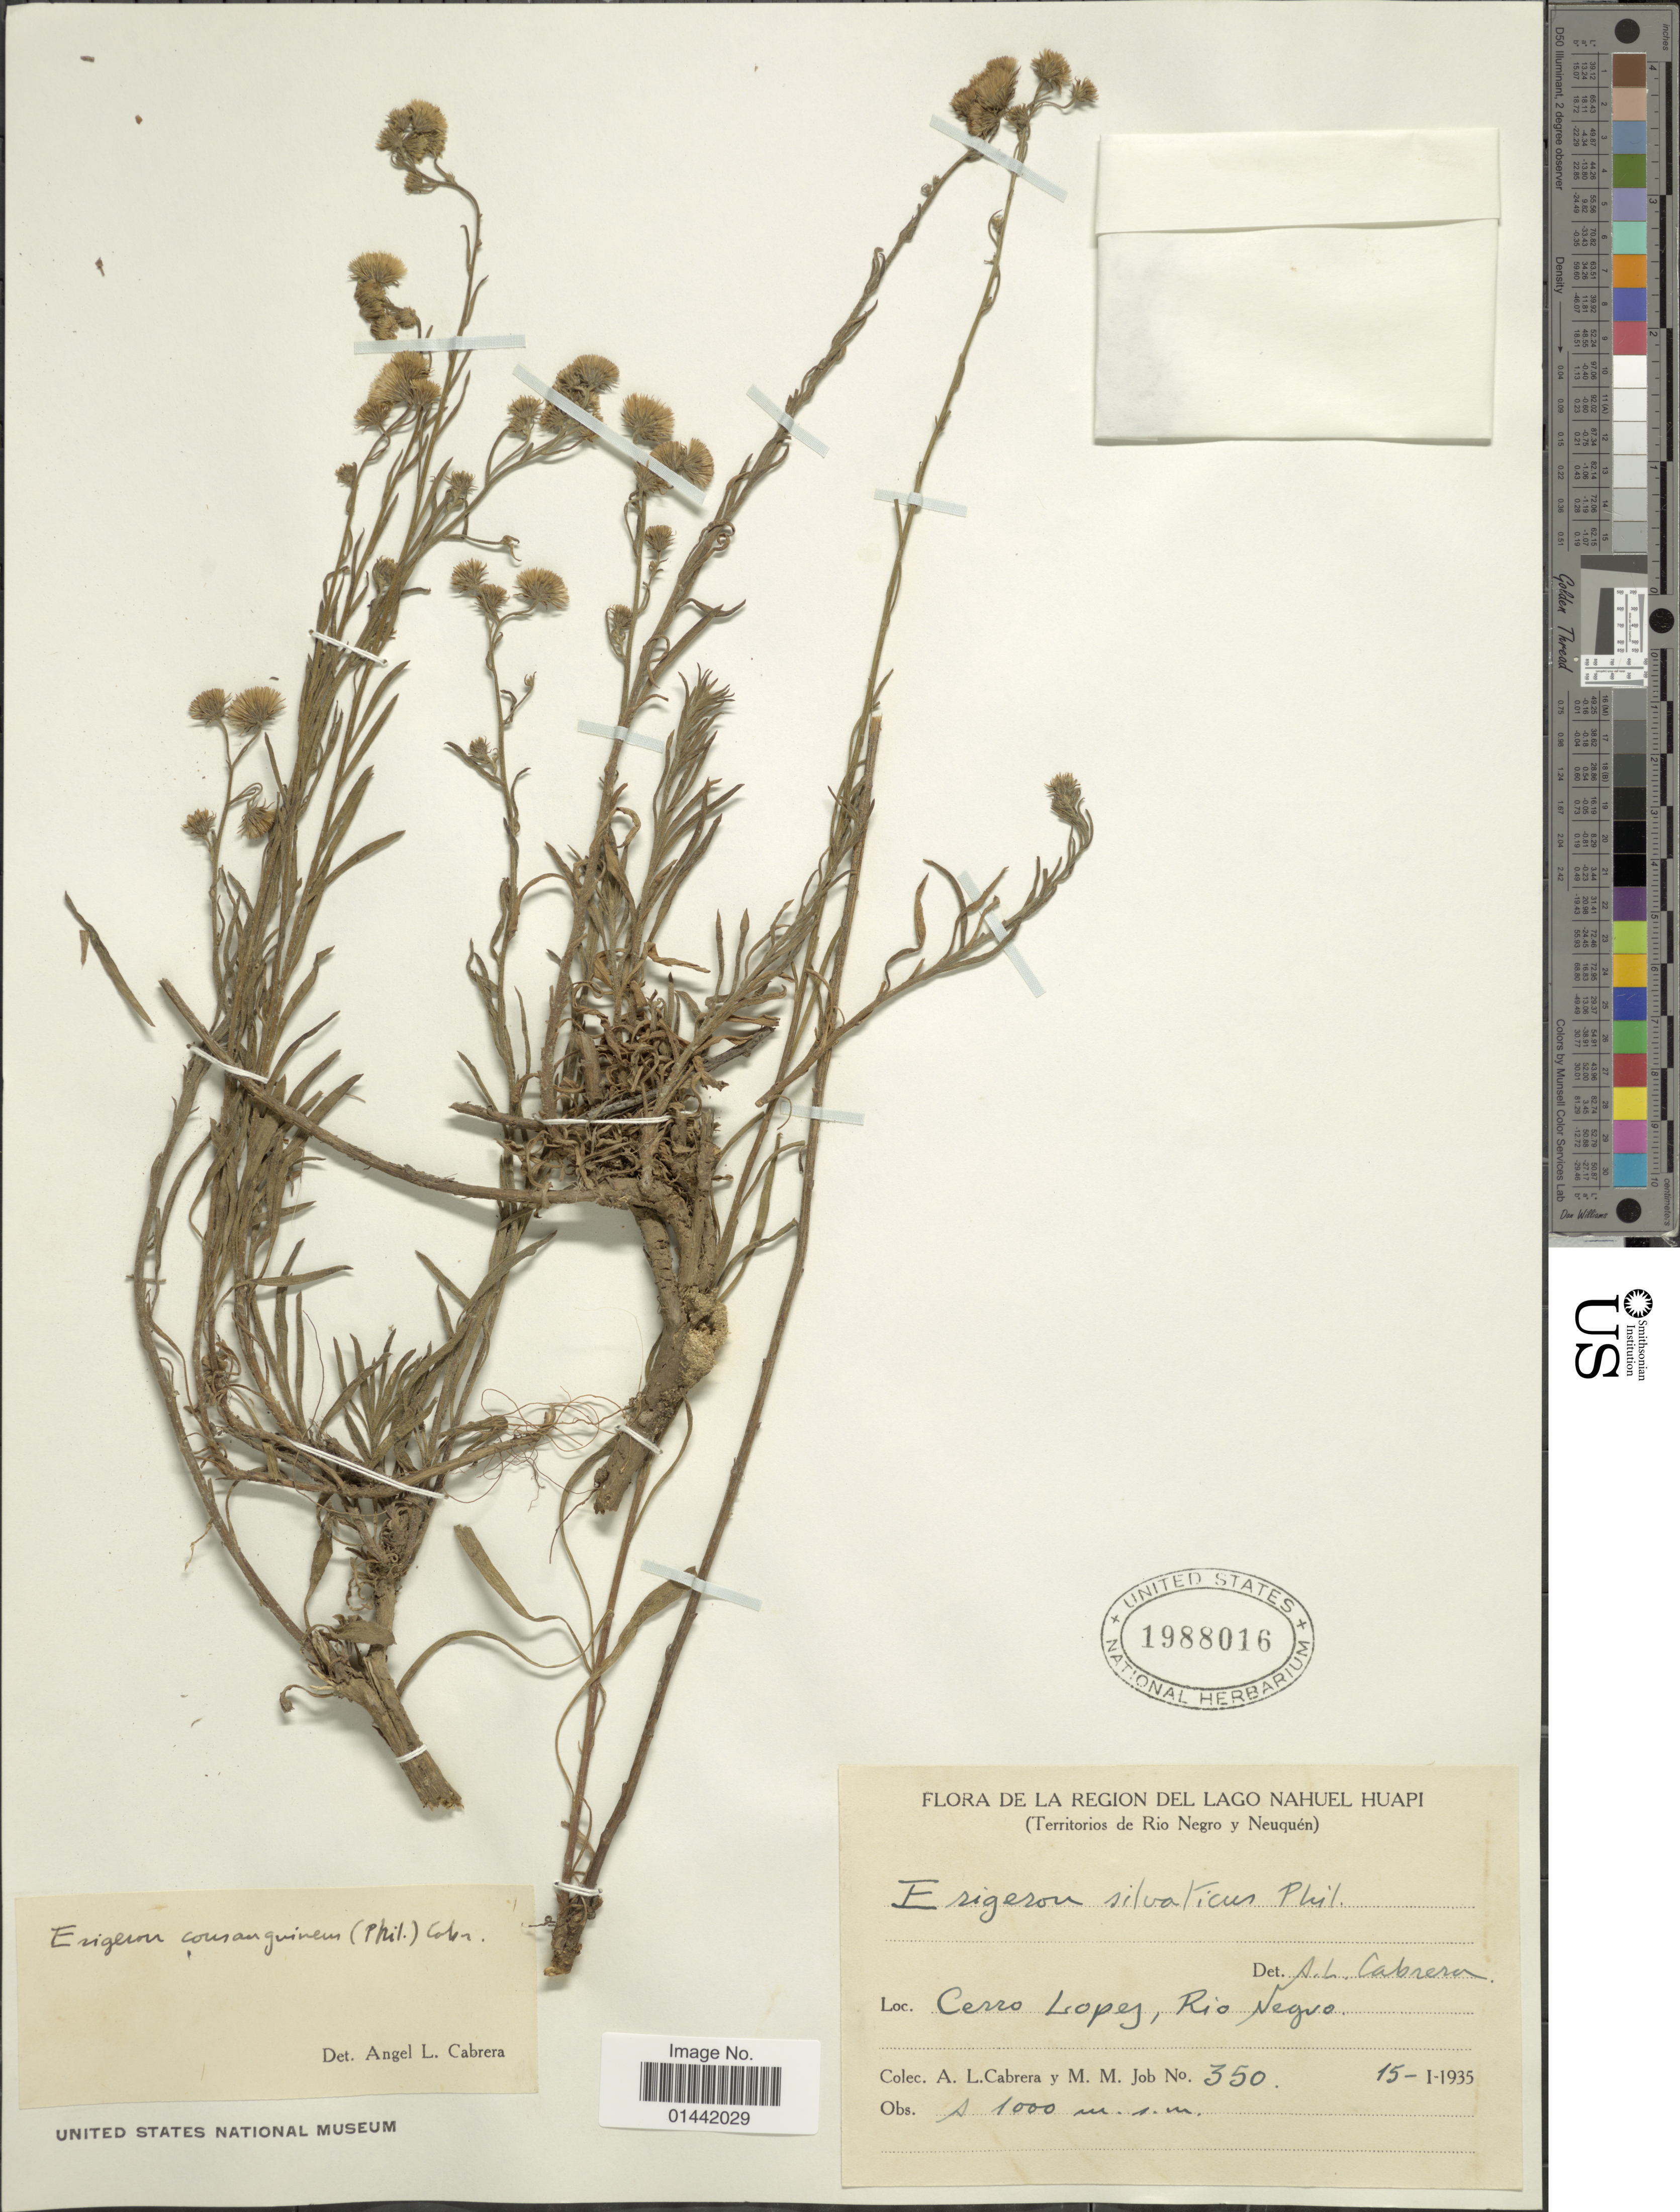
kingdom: Plantae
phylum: Tracheophyta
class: Magnoliopsida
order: Asterales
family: Asteraceae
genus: Erigeron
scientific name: Erigeron consanguineus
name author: (Phil.) Cabrera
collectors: A. L. Cabrera & M. Job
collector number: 350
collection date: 1935-01-15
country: Argentina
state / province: Rio Negro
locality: De la region del Lago Nahuel Huapi, Cerro Lopey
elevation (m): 1000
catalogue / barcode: US 1988016